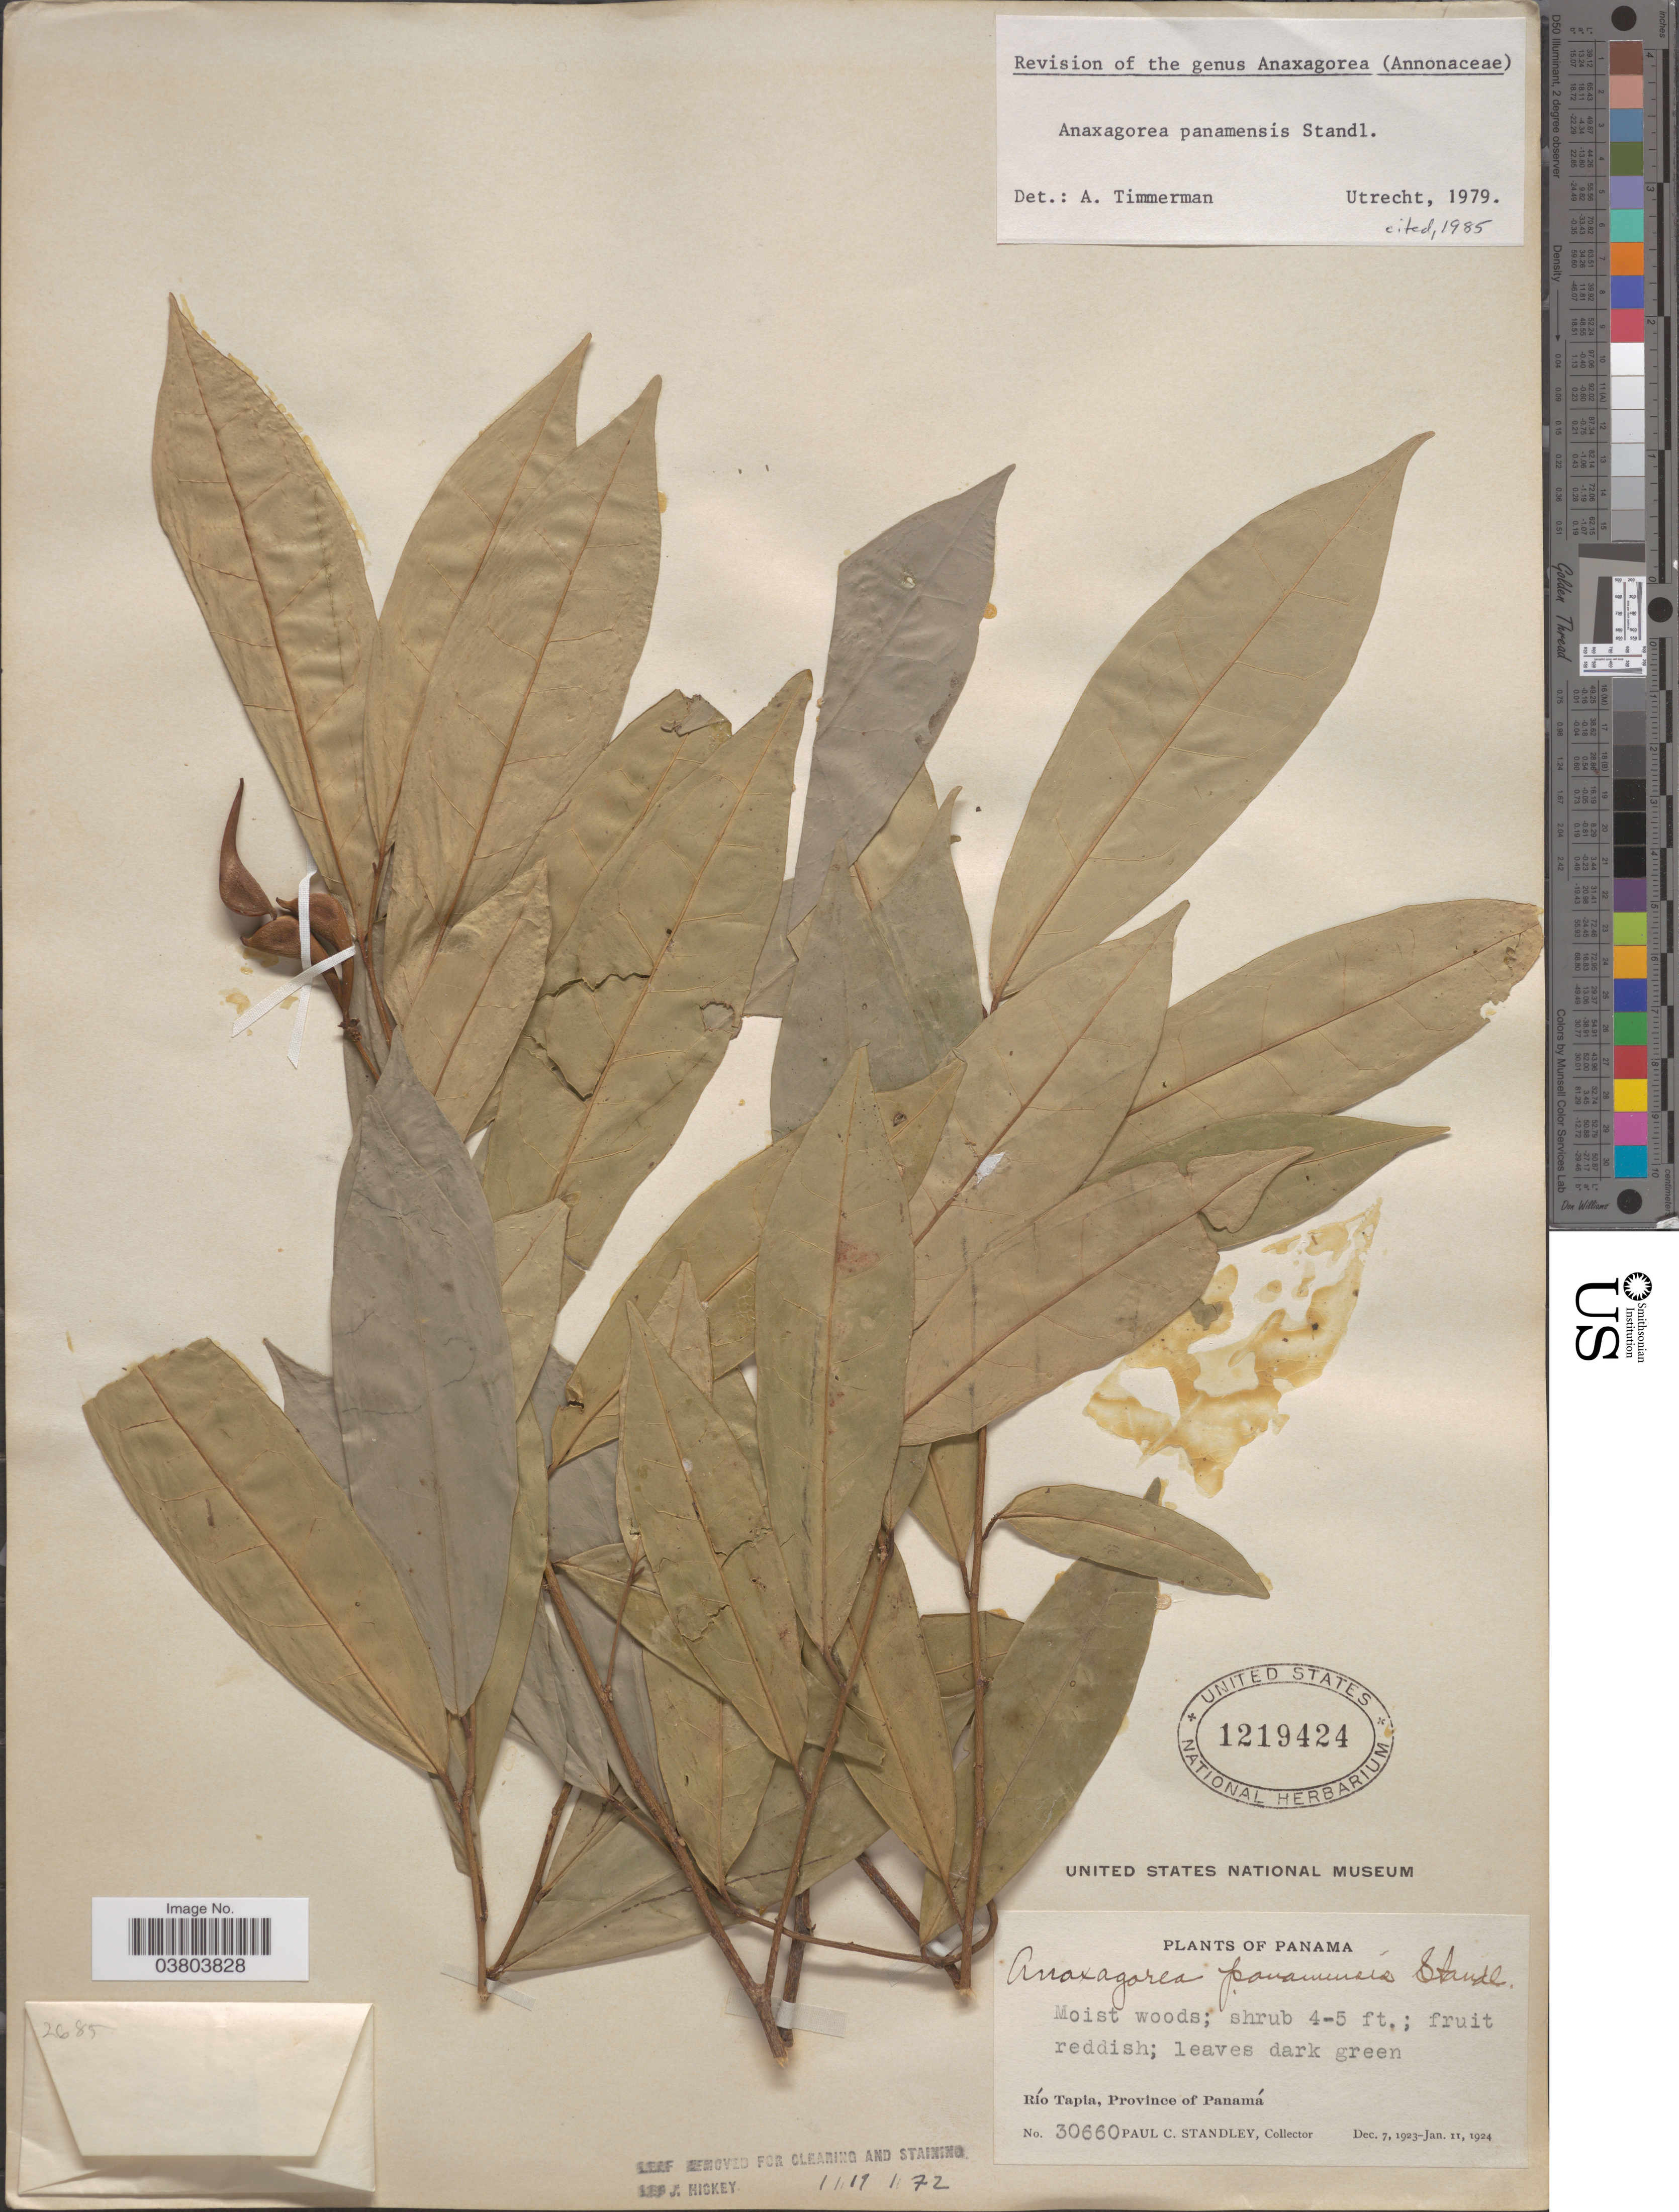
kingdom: Plantae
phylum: Tracheophyta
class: Magnoliopsida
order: Magnoliales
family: Annonaceae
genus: Anaxagorea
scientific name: Anaxagorea panamensis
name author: Standl.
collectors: P. C. Standley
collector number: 30660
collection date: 1923-12-07/1924-01-11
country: Panama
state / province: Panamá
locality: Río Tapia.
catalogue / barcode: US 1219424